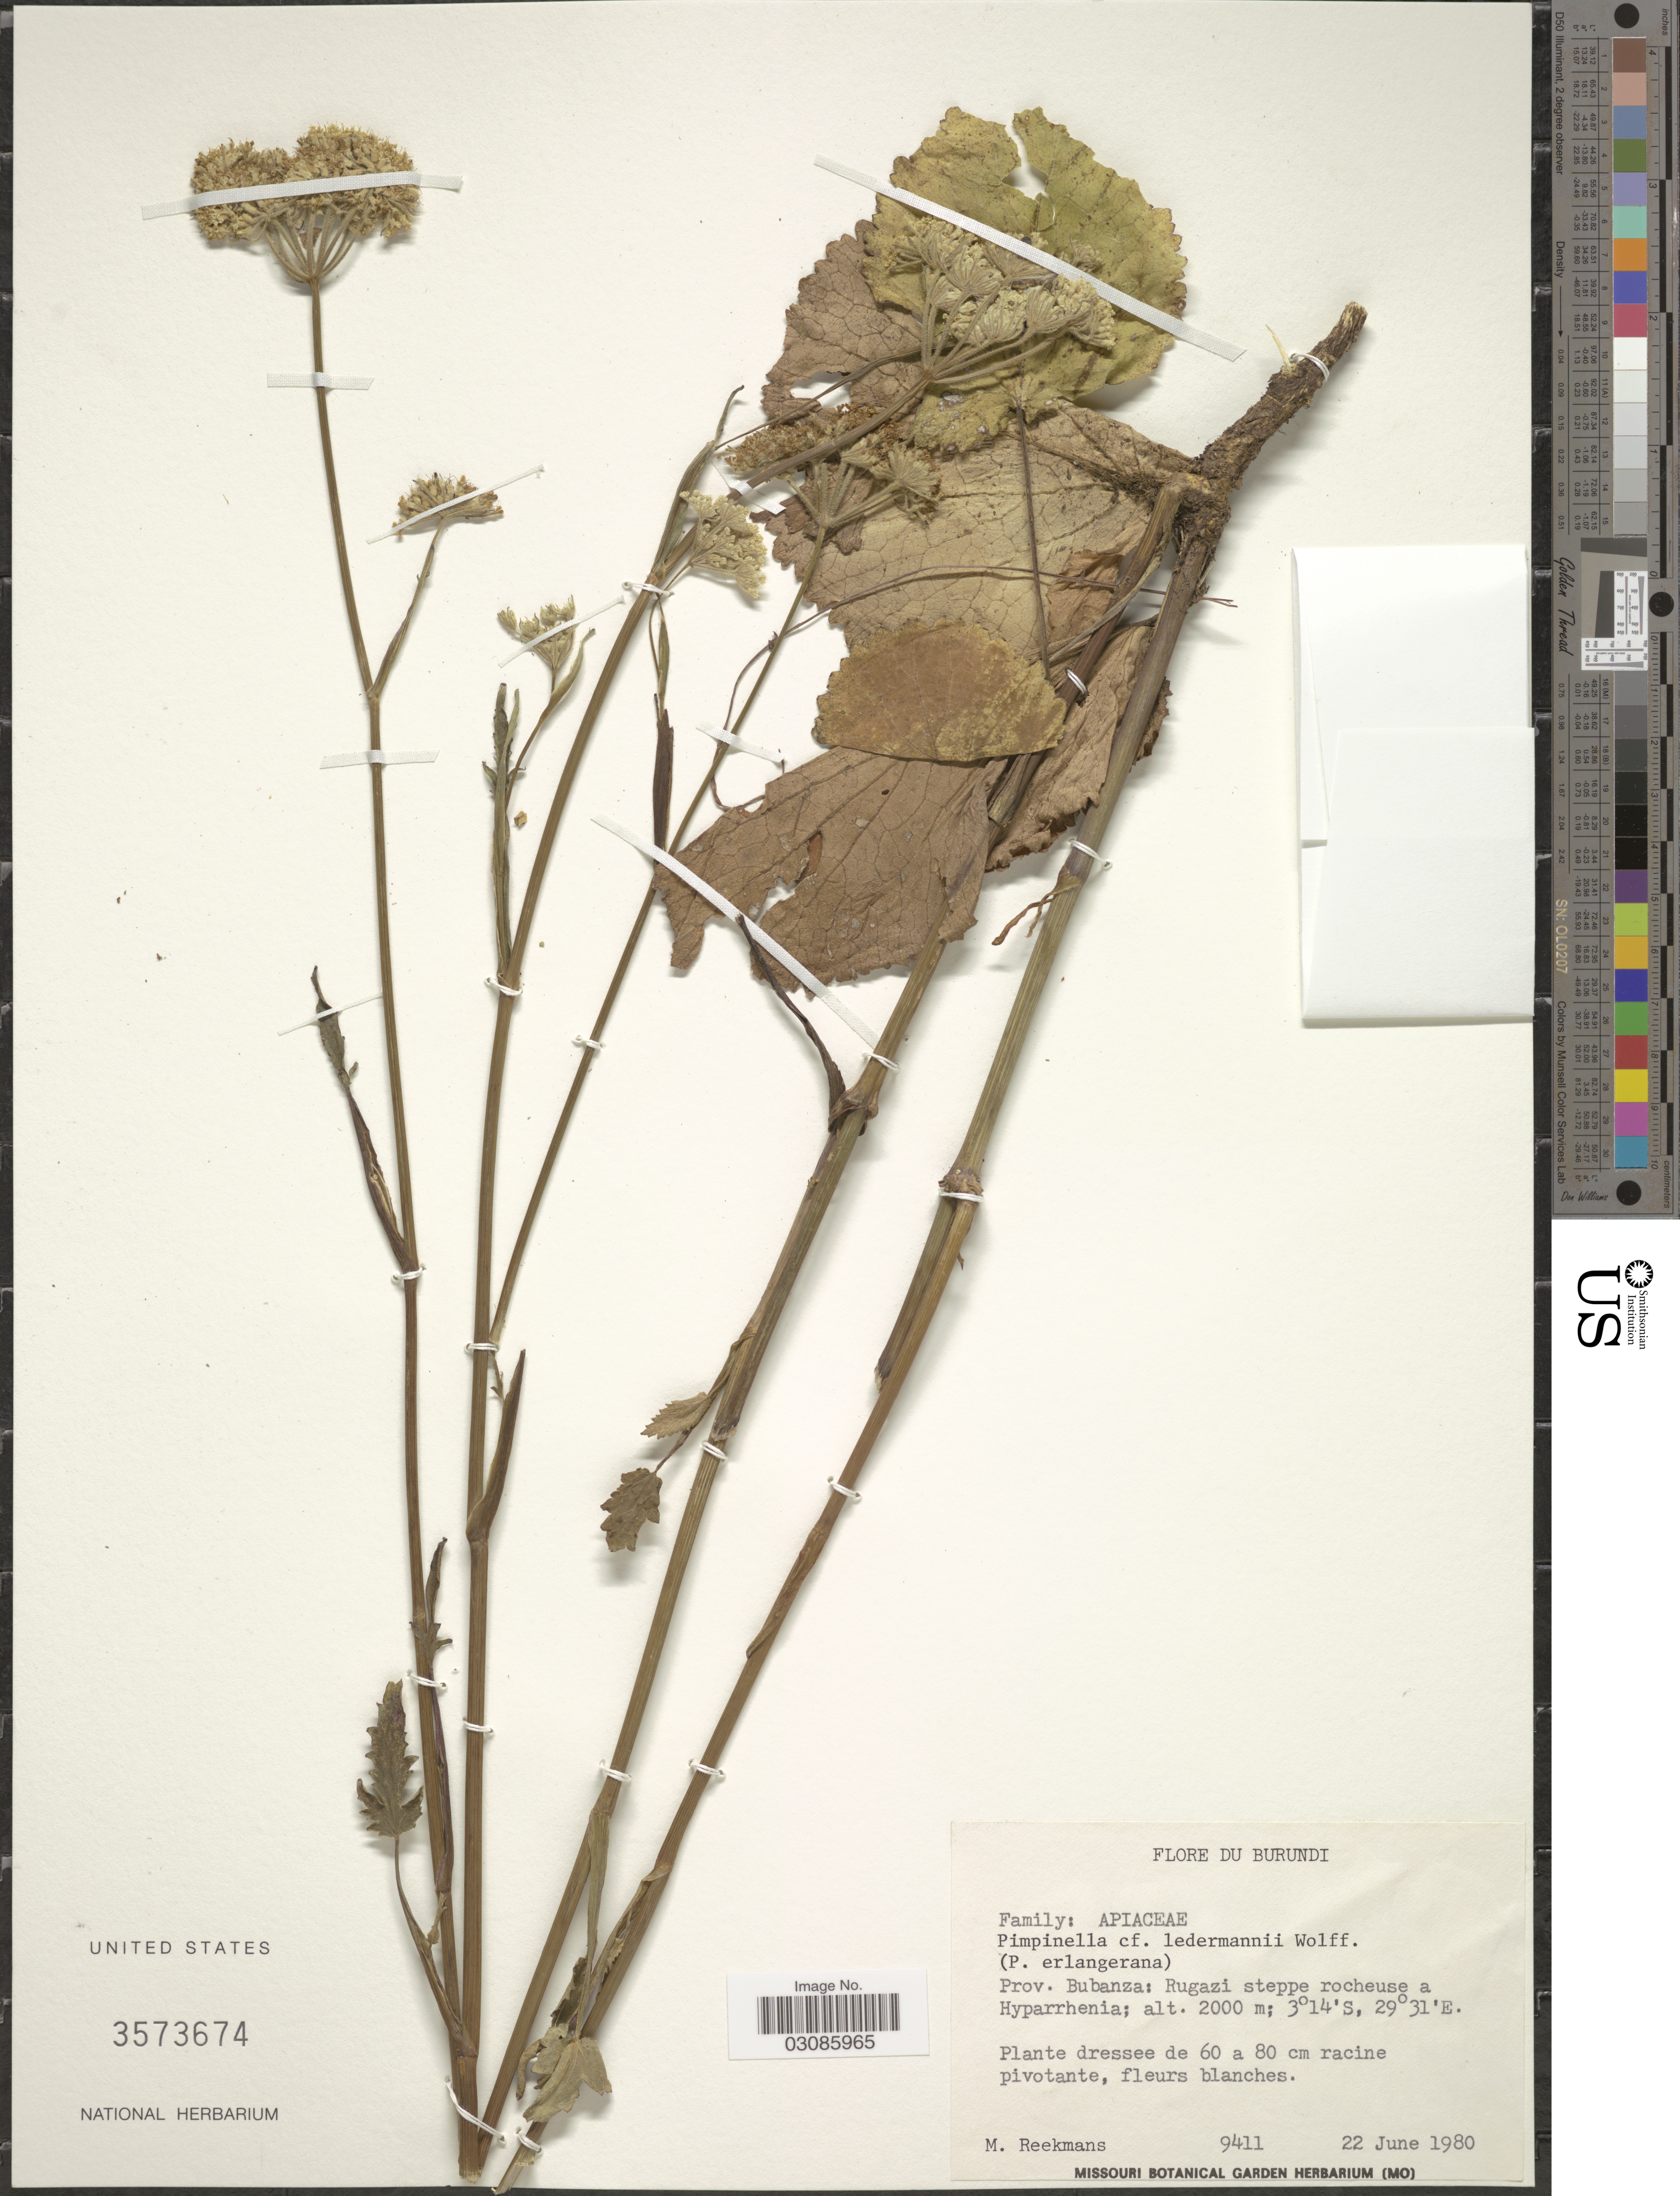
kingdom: Plantae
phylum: Tracheophyta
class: Magnoliopsida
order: Apiales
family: Apiaceae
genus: Pimpinella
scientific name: Pimpinella ledermannii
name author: H. Wolff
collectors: M. Reekmans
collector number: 9411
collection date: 1980-06-22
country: Burundi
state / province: Bubanza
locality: Rugazi steppe rocheuse a Hyparrhenia.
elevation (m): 2000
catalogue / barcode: US 3573674